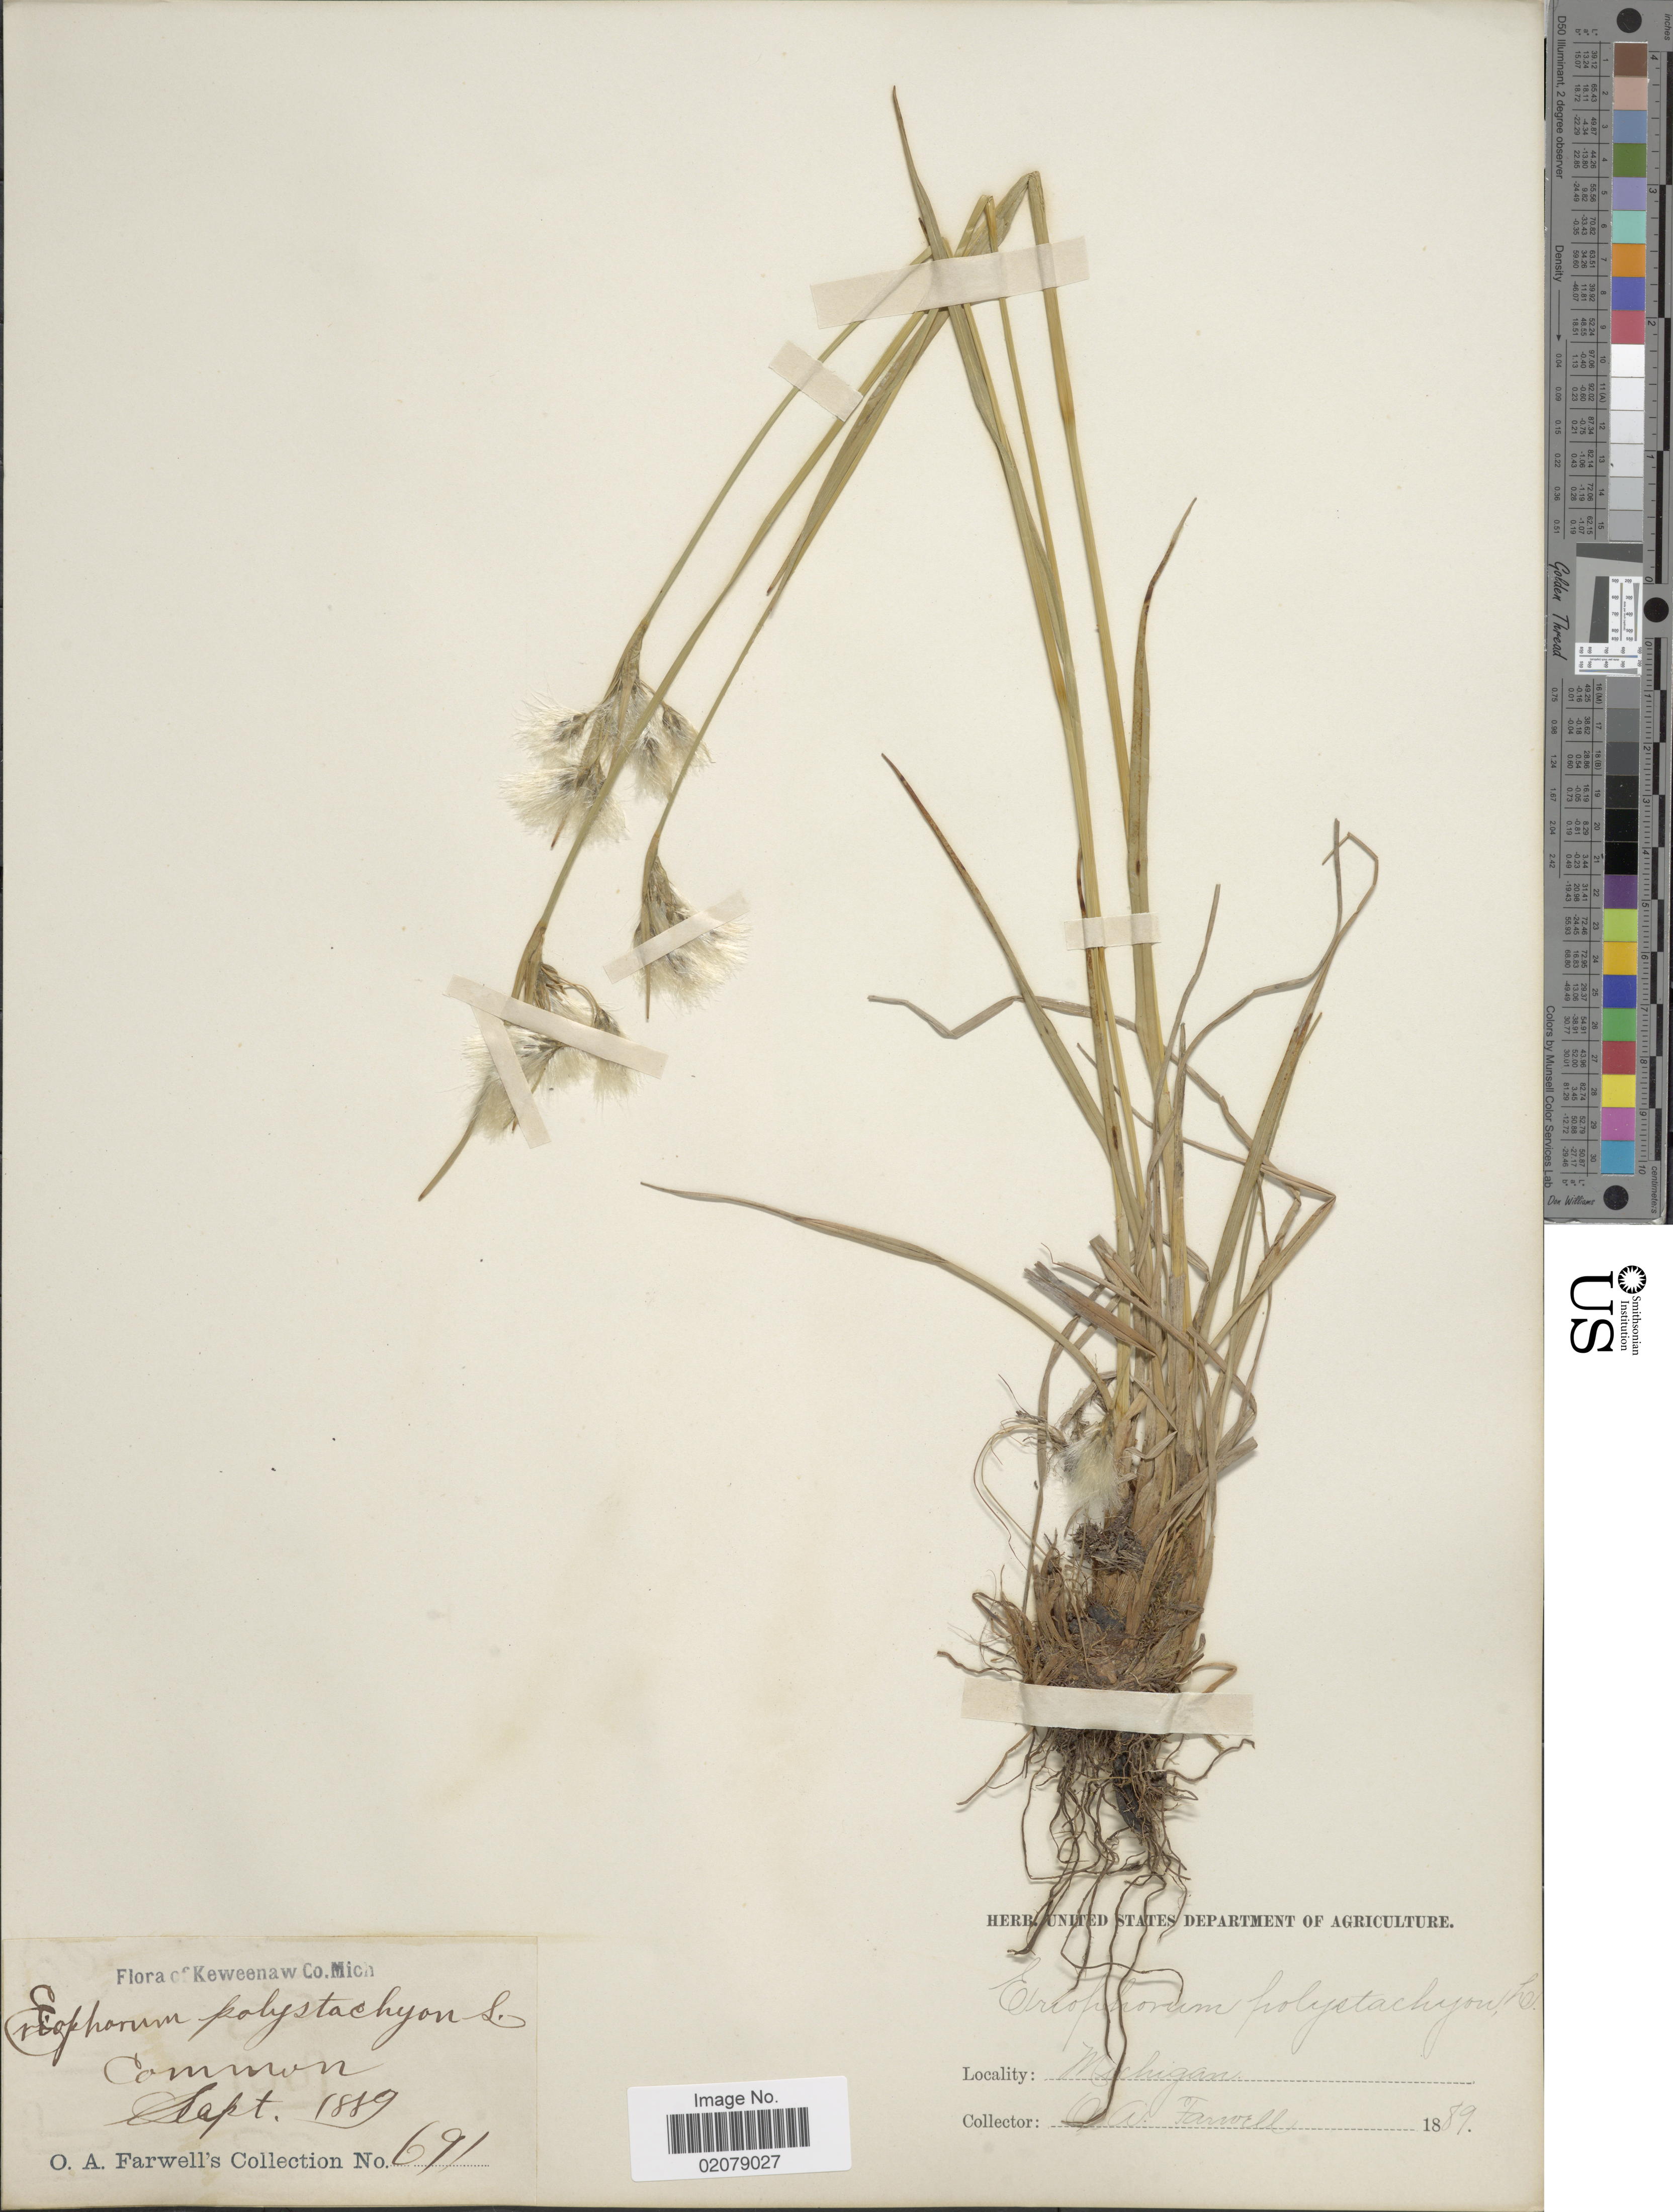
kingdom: Plantae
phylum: Tracheophyta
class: Liliopsida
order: Poales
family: Cyperaceae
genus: Eriophorum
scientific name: Eriophorum viridicarinatum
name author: (Englem.) Fernald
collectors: O. Farwell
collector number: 691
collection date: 1889-09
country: United States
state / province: Michigan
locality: Keweenaw Co., Mich.